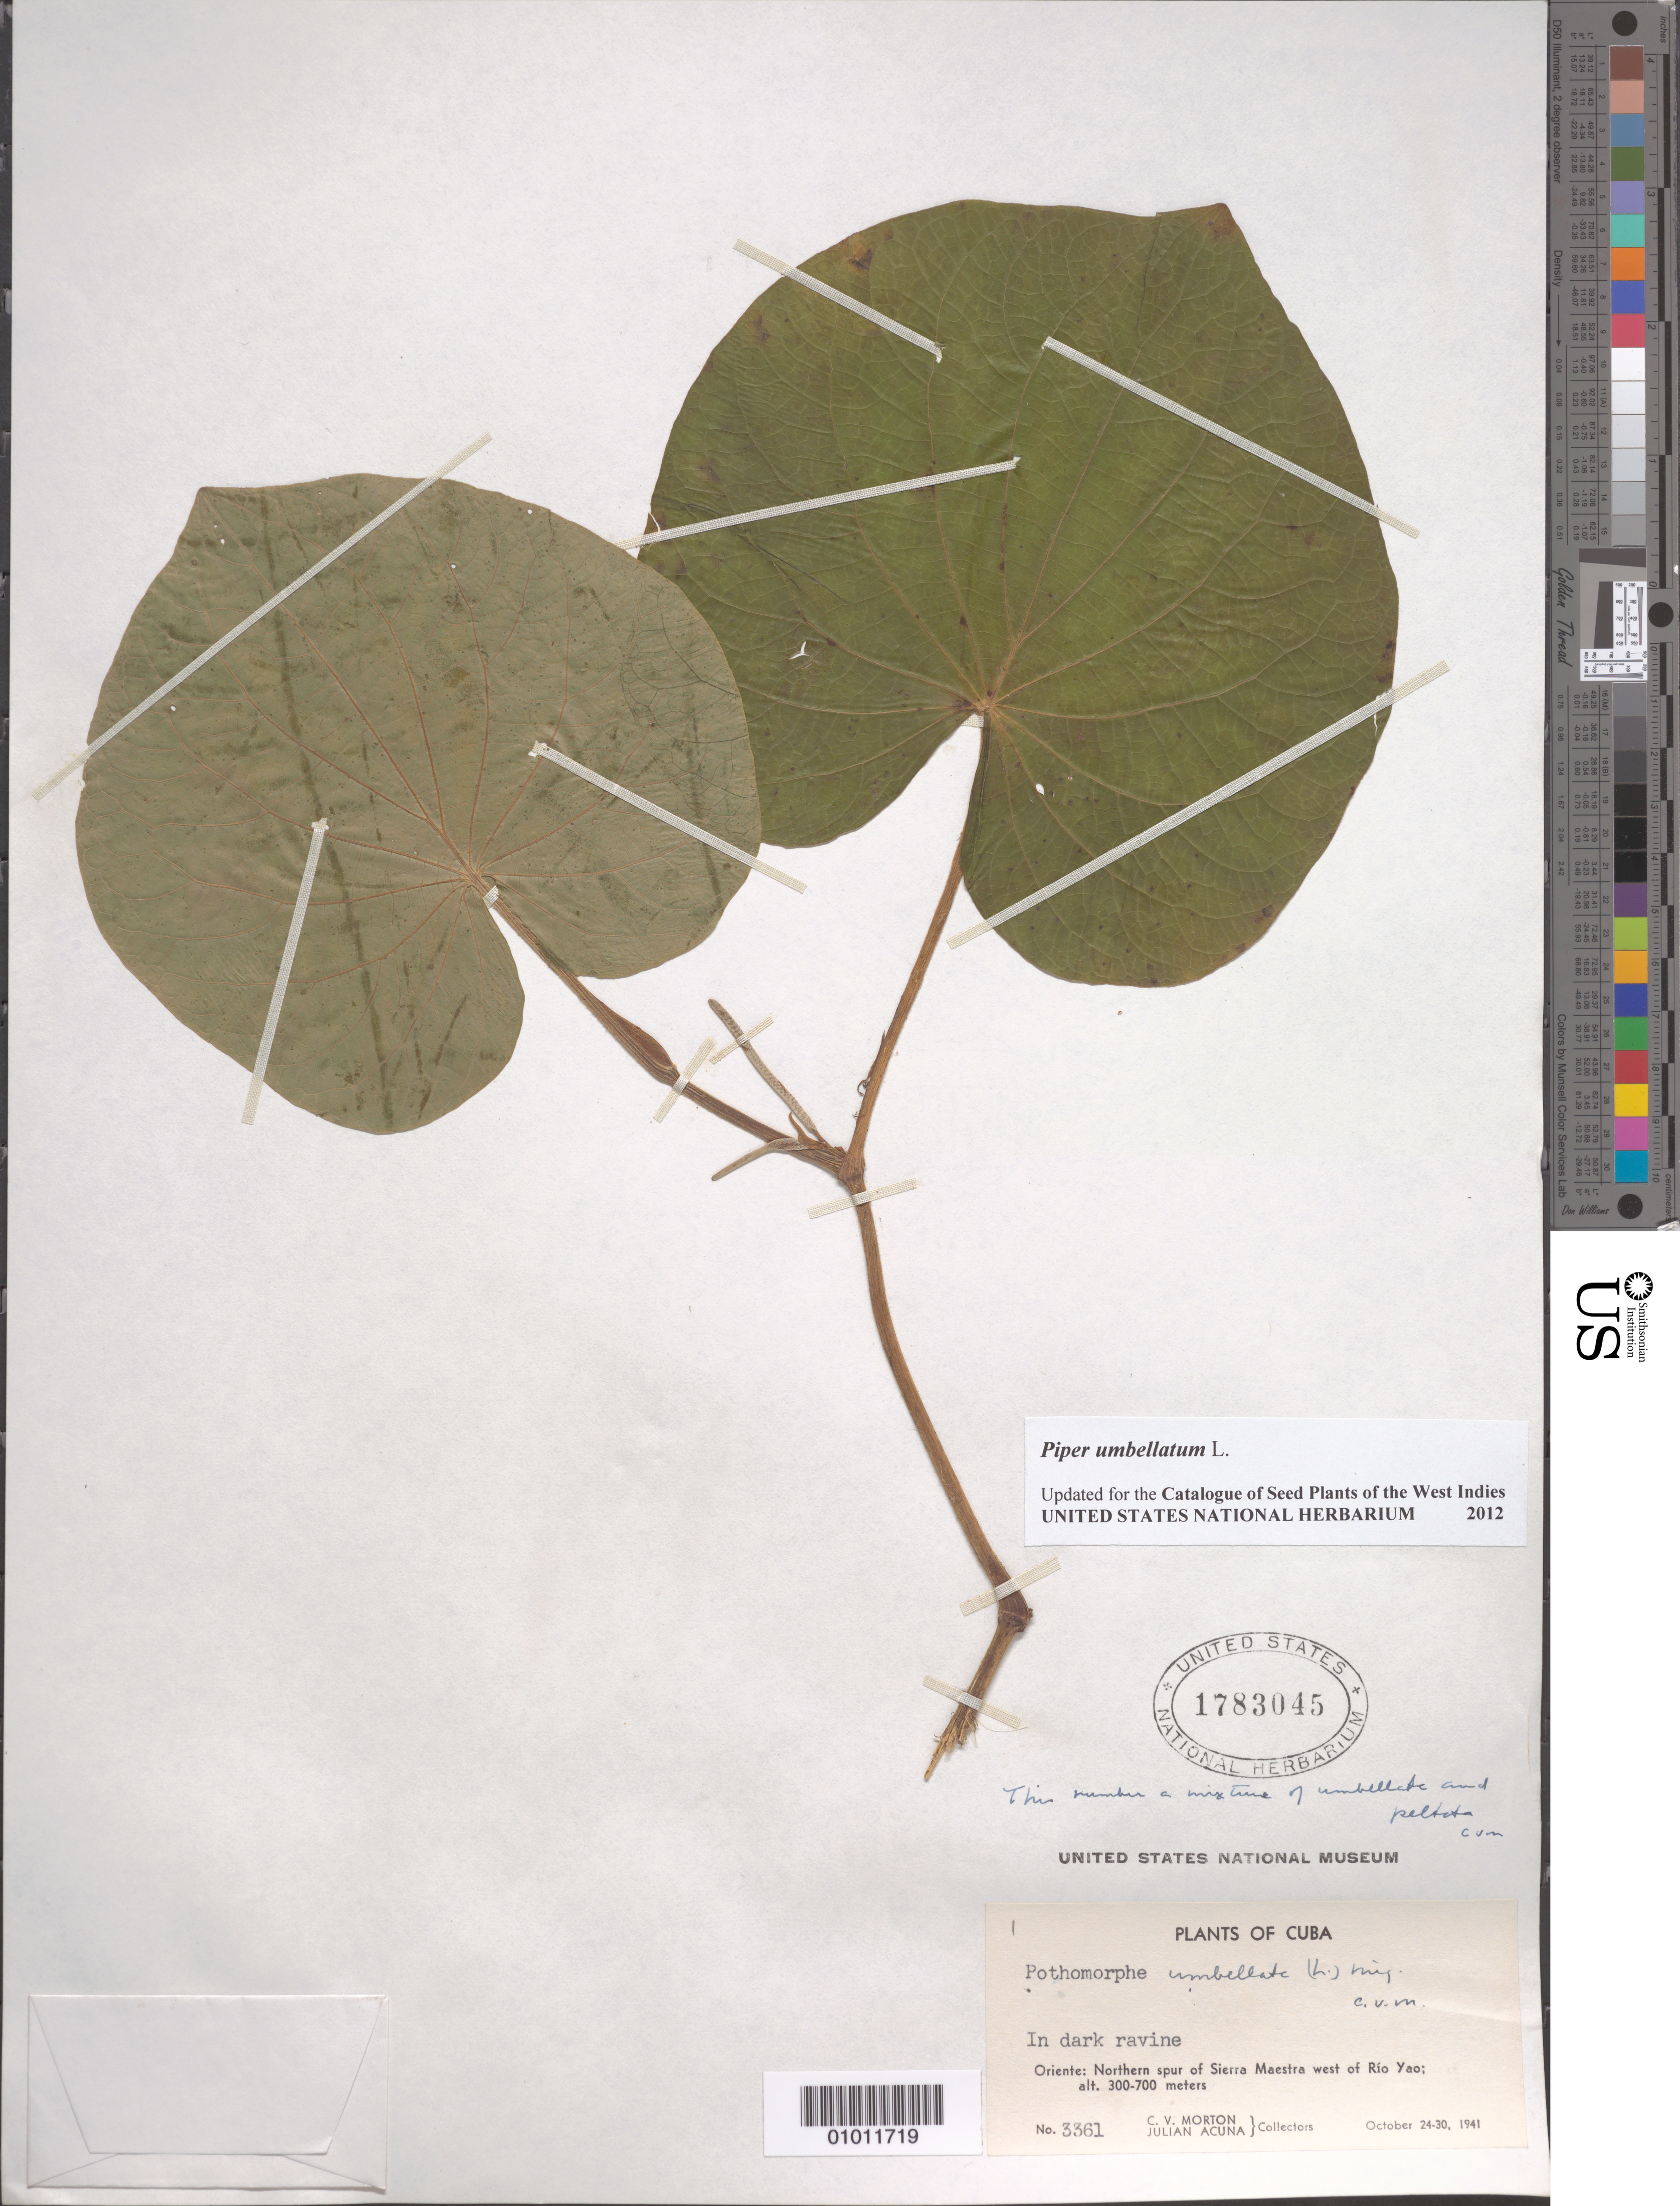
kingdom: Plantae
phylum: Tracheophyta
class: Magnoliopsida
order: Piperales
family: Piperaceae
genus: Piper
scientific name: Piper umbellatum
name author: L.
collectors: C. V. Morton & J. Acuña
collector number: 3361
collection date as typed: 24 Oct 1941 to 30 Oct 1941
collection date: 1941-10-24/1941-10-30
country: Cuba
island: Cuba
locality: In a dark ravine, N spur of Sierra Maestra W of Rio Yao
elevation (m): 300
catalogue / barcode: US 1783045